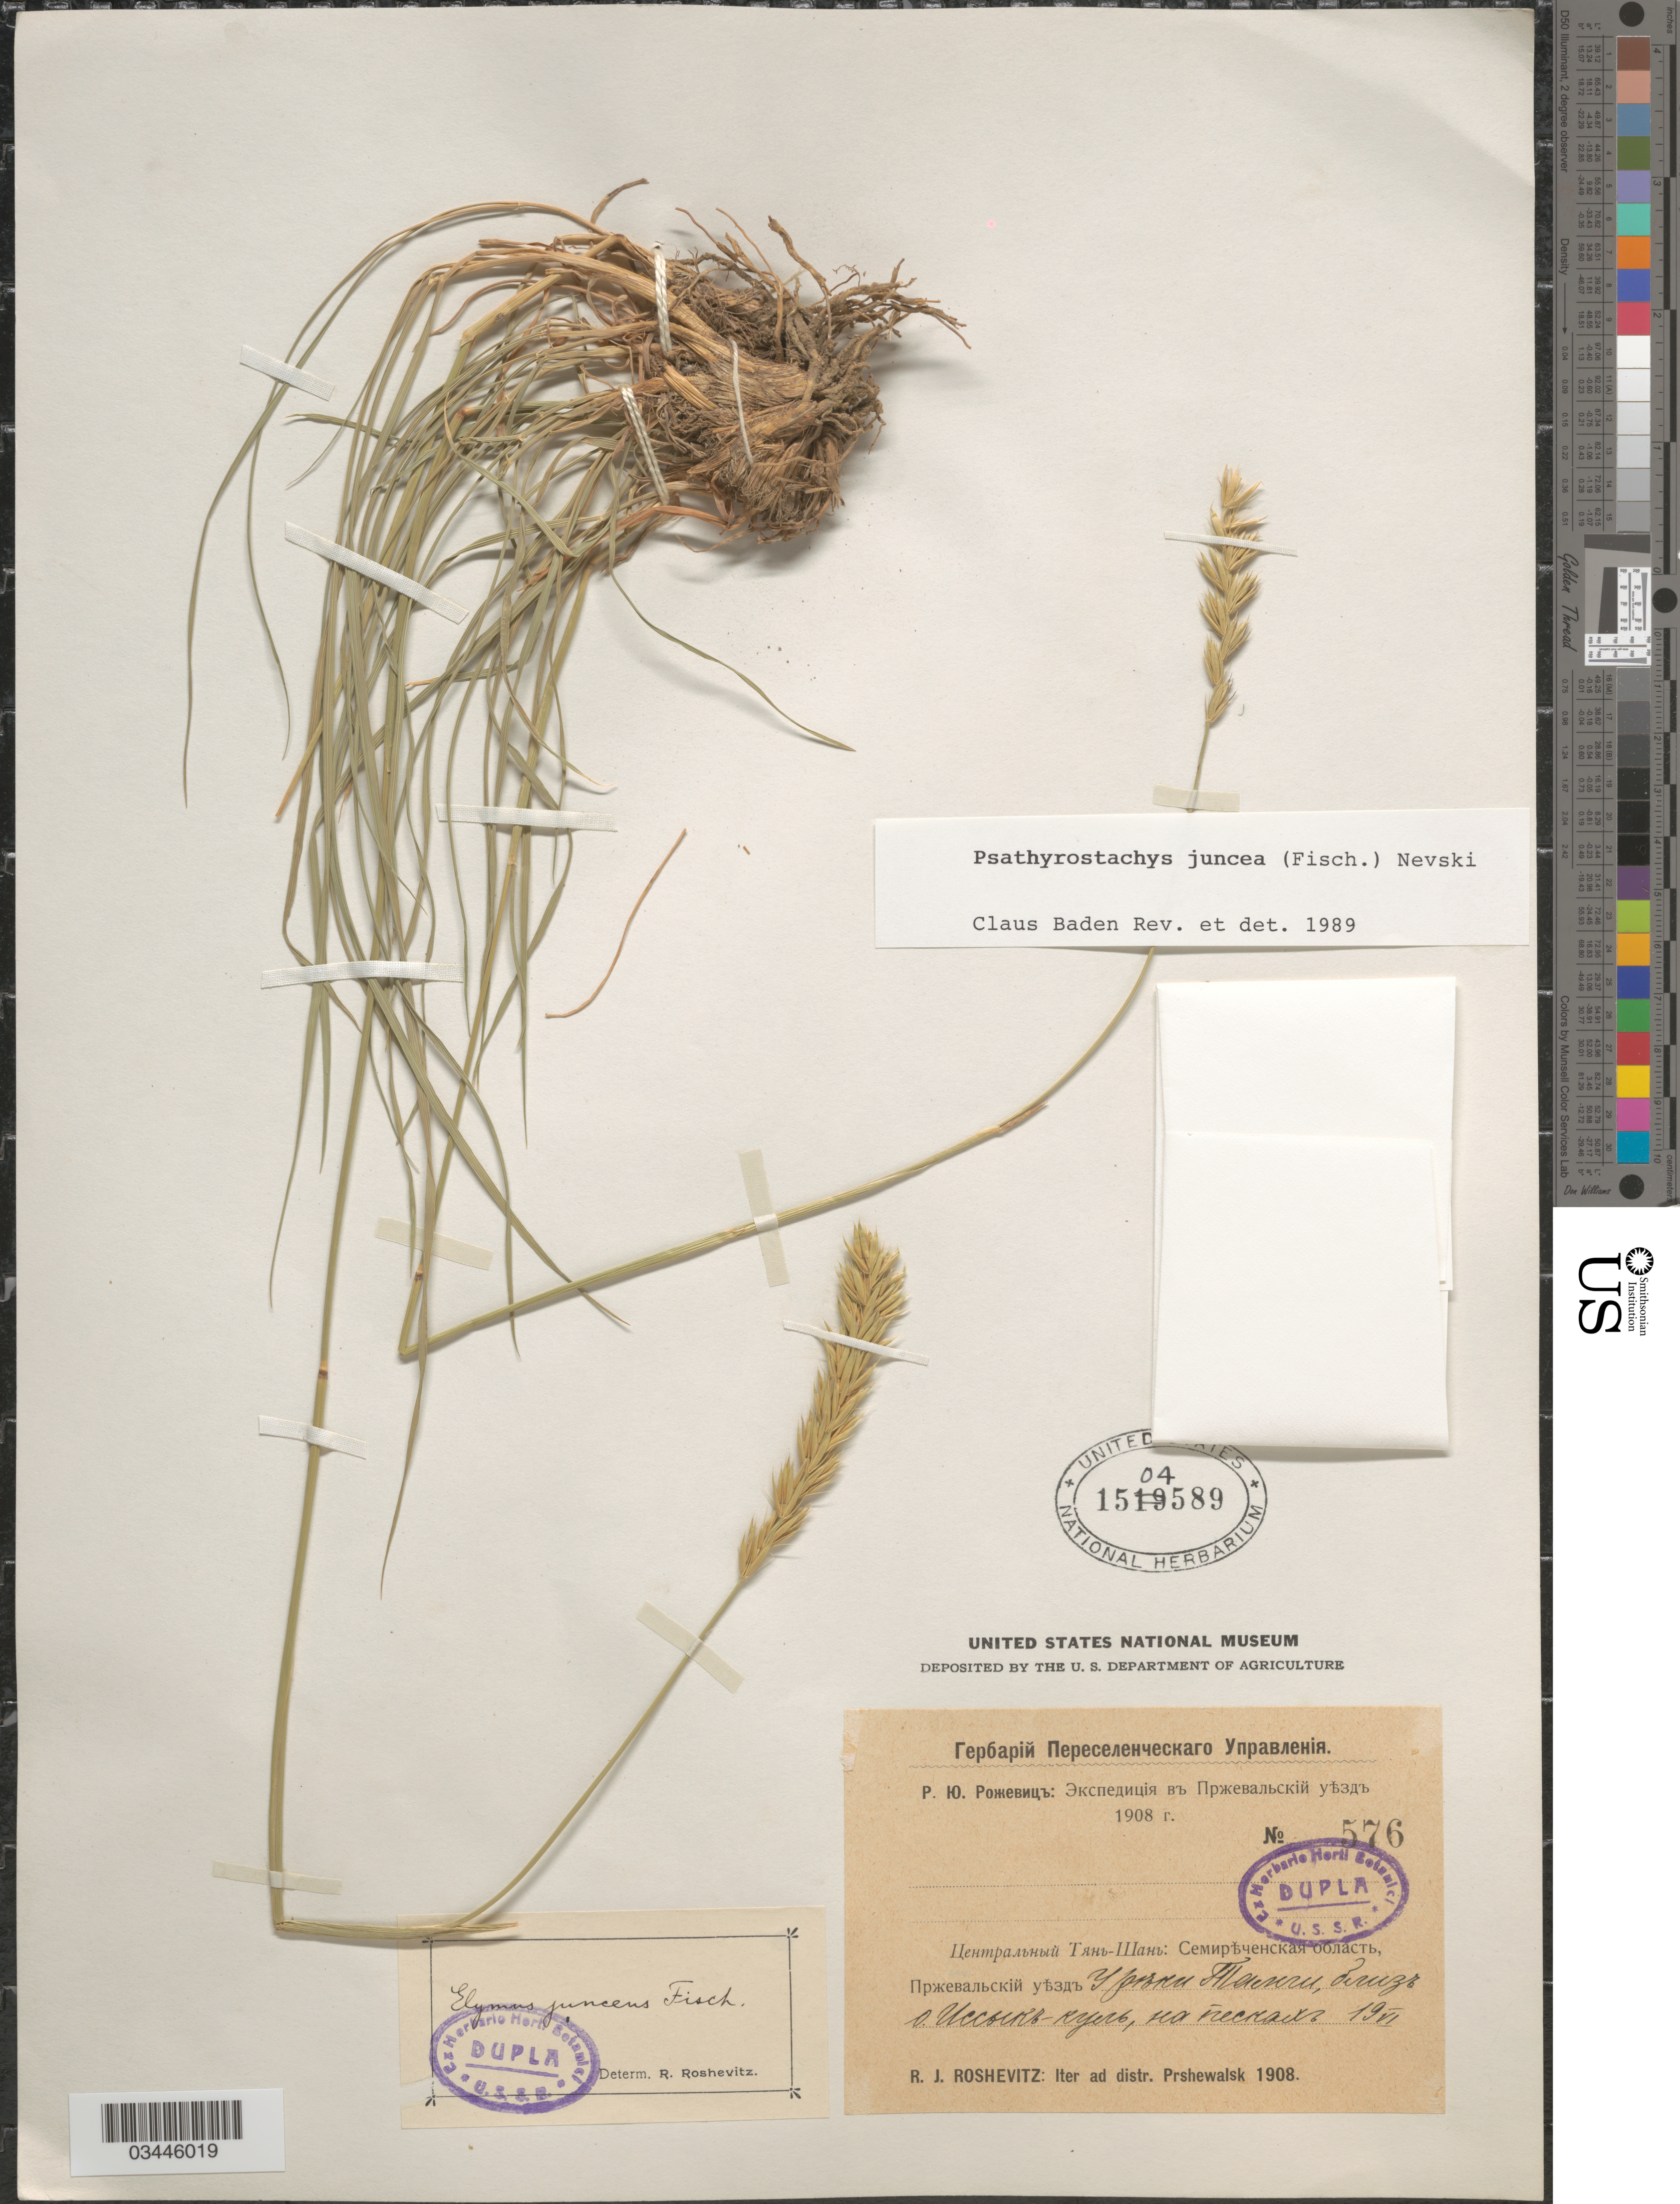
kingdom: Plantae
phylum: Tracheophyta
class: Liliopsida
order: Poales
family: Poaceae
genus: Psathyrostachys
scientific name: Psathyrostachys juncea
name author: (Fisch.) Nevki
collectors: R. J. Roshevitz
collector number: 576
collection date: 1908-06-19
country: Kyrgyzstan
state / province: Ysyk-Kol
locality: Iter ad distr. Prshewalsk. Tamga near lake Issyk-Kul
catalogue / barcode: US 1504589